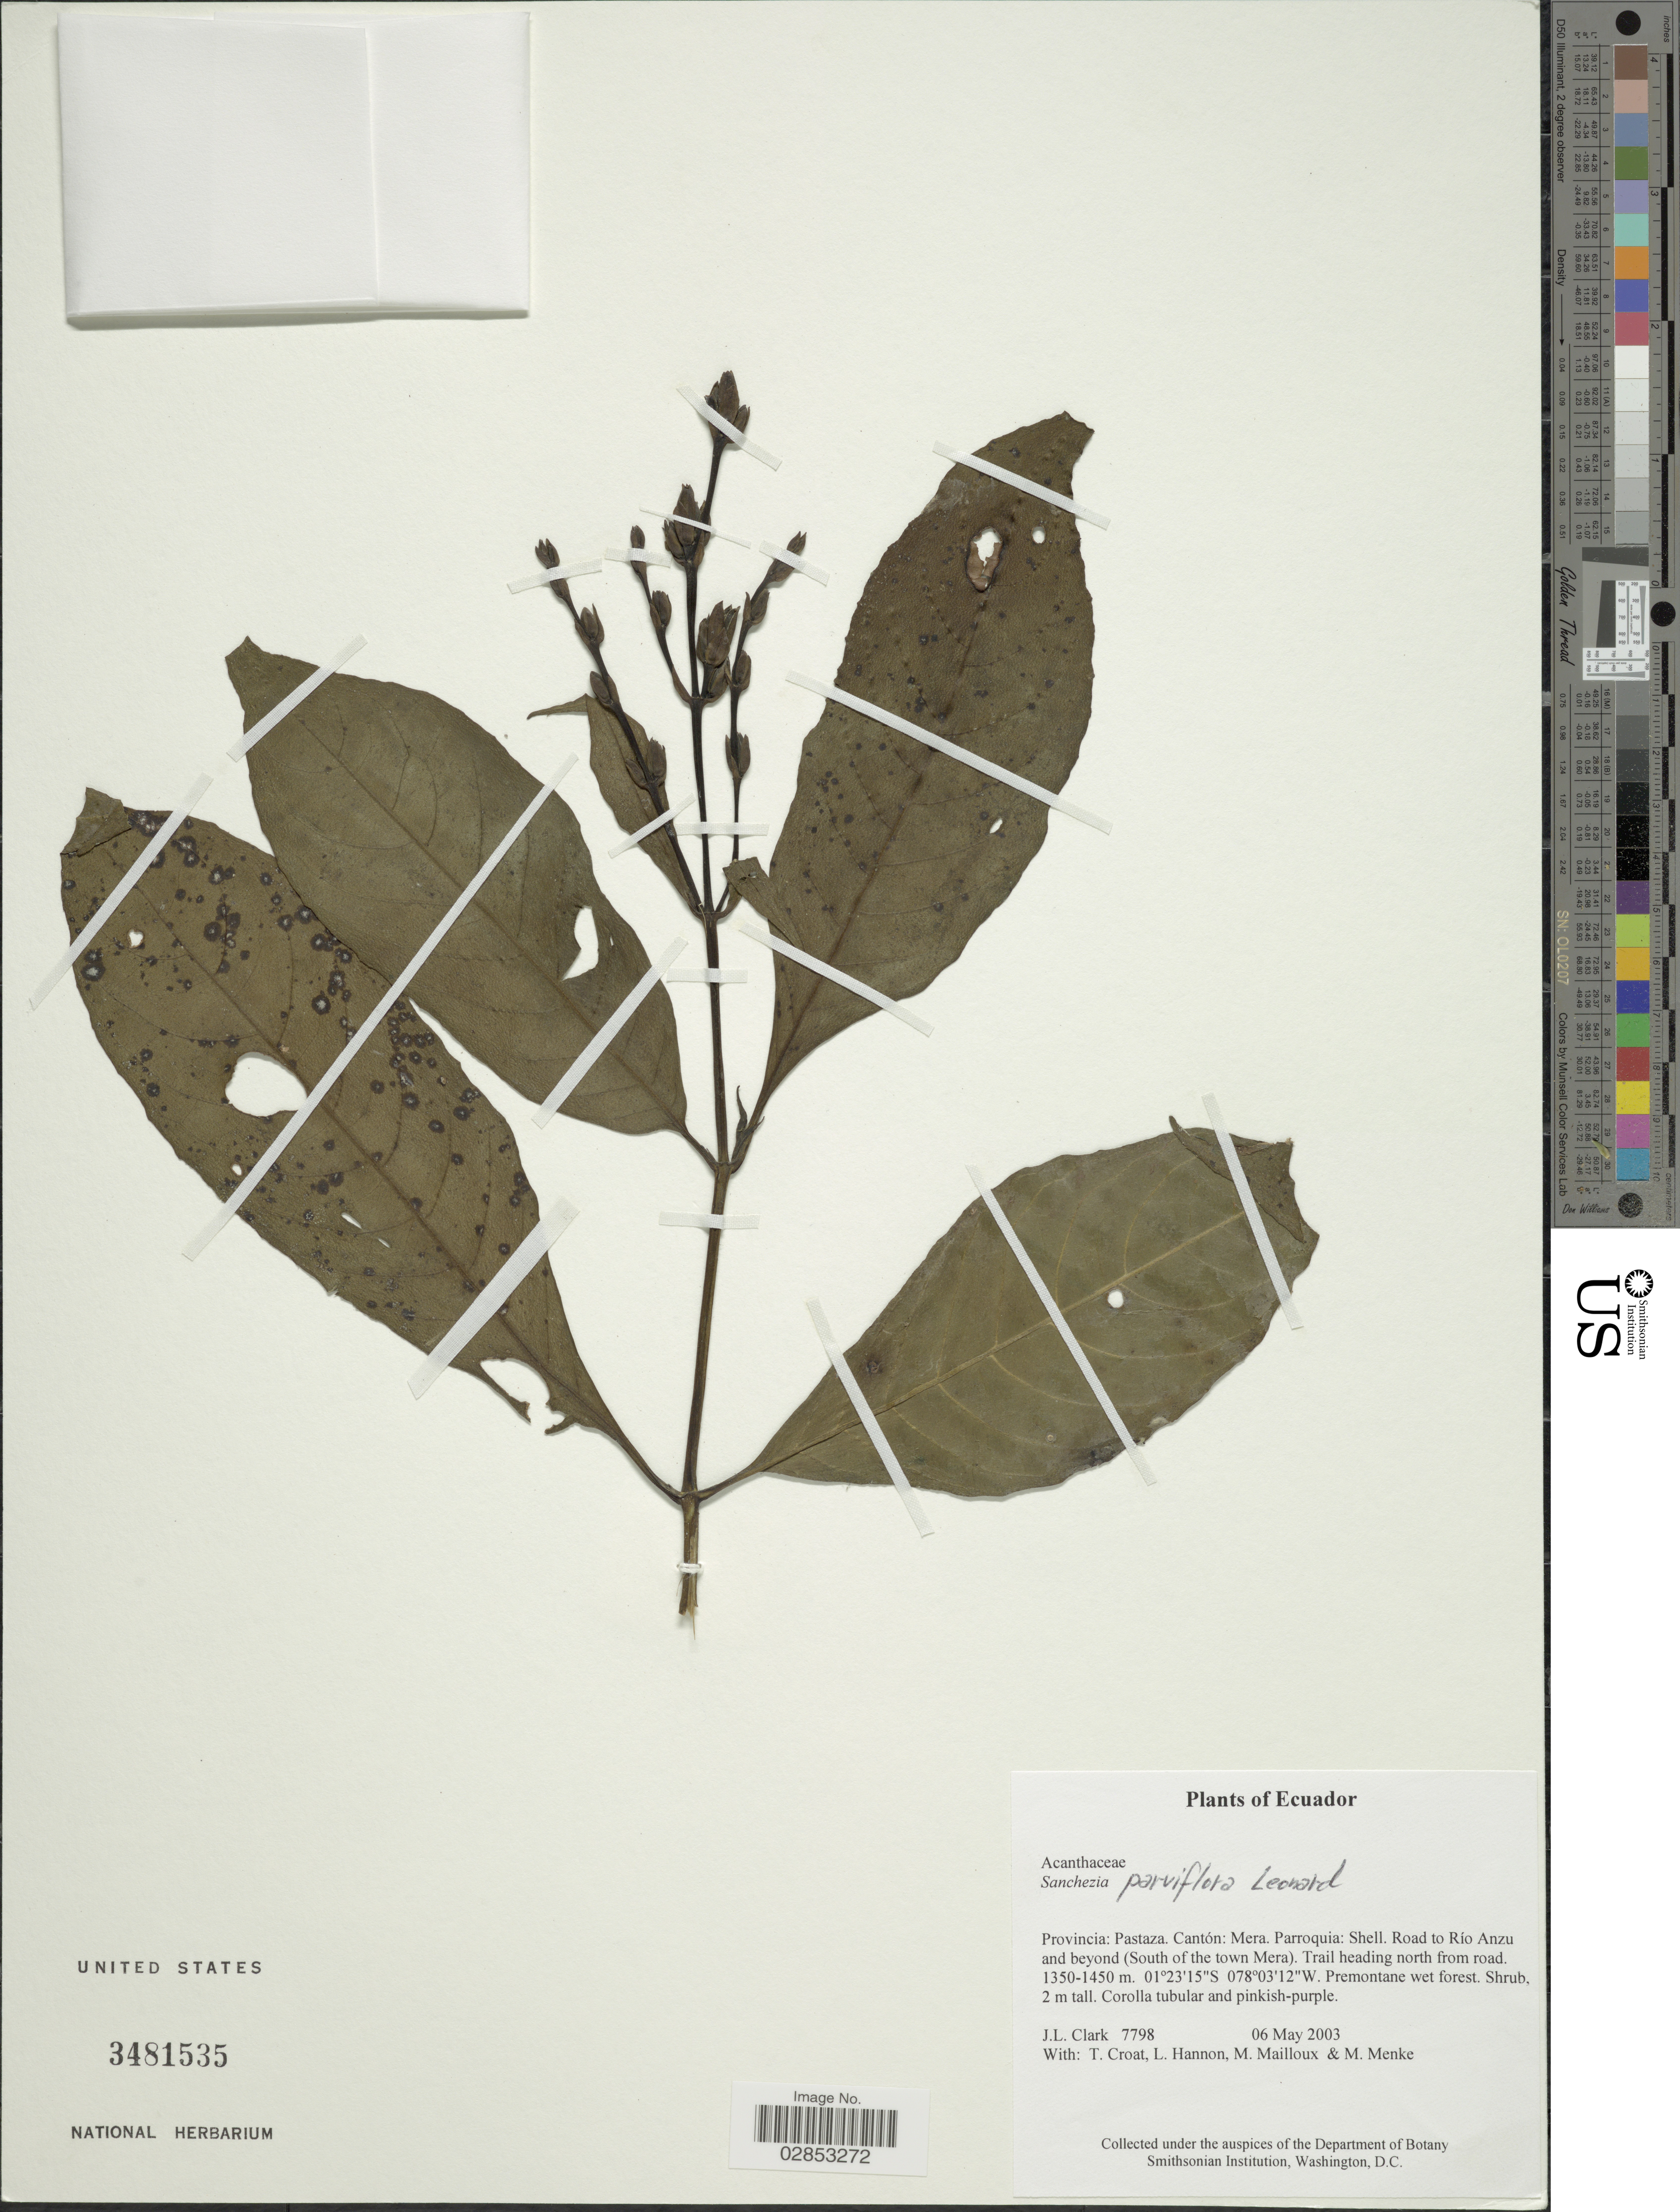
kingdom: Plantae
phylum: Tracheophyta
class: Magnoliopsida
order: Lamiales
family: Acanthaceae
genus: Sanchezia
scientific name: Sanchezia putumayensis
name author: Leonard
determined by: Azevedo, Igor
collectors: J. L. Clark, T. B. Croat, L. Hannon, M. Mailloux & M. Menke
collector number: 7798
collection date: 2003-05-06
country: Ecuador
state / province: Pastaza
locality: Provincia: Pastaza, Cantón: Mera, Parroquia: Shell, Road to Río Anzu and beyond (South of the town Mera).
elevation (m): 1350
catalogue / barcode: US 3481535